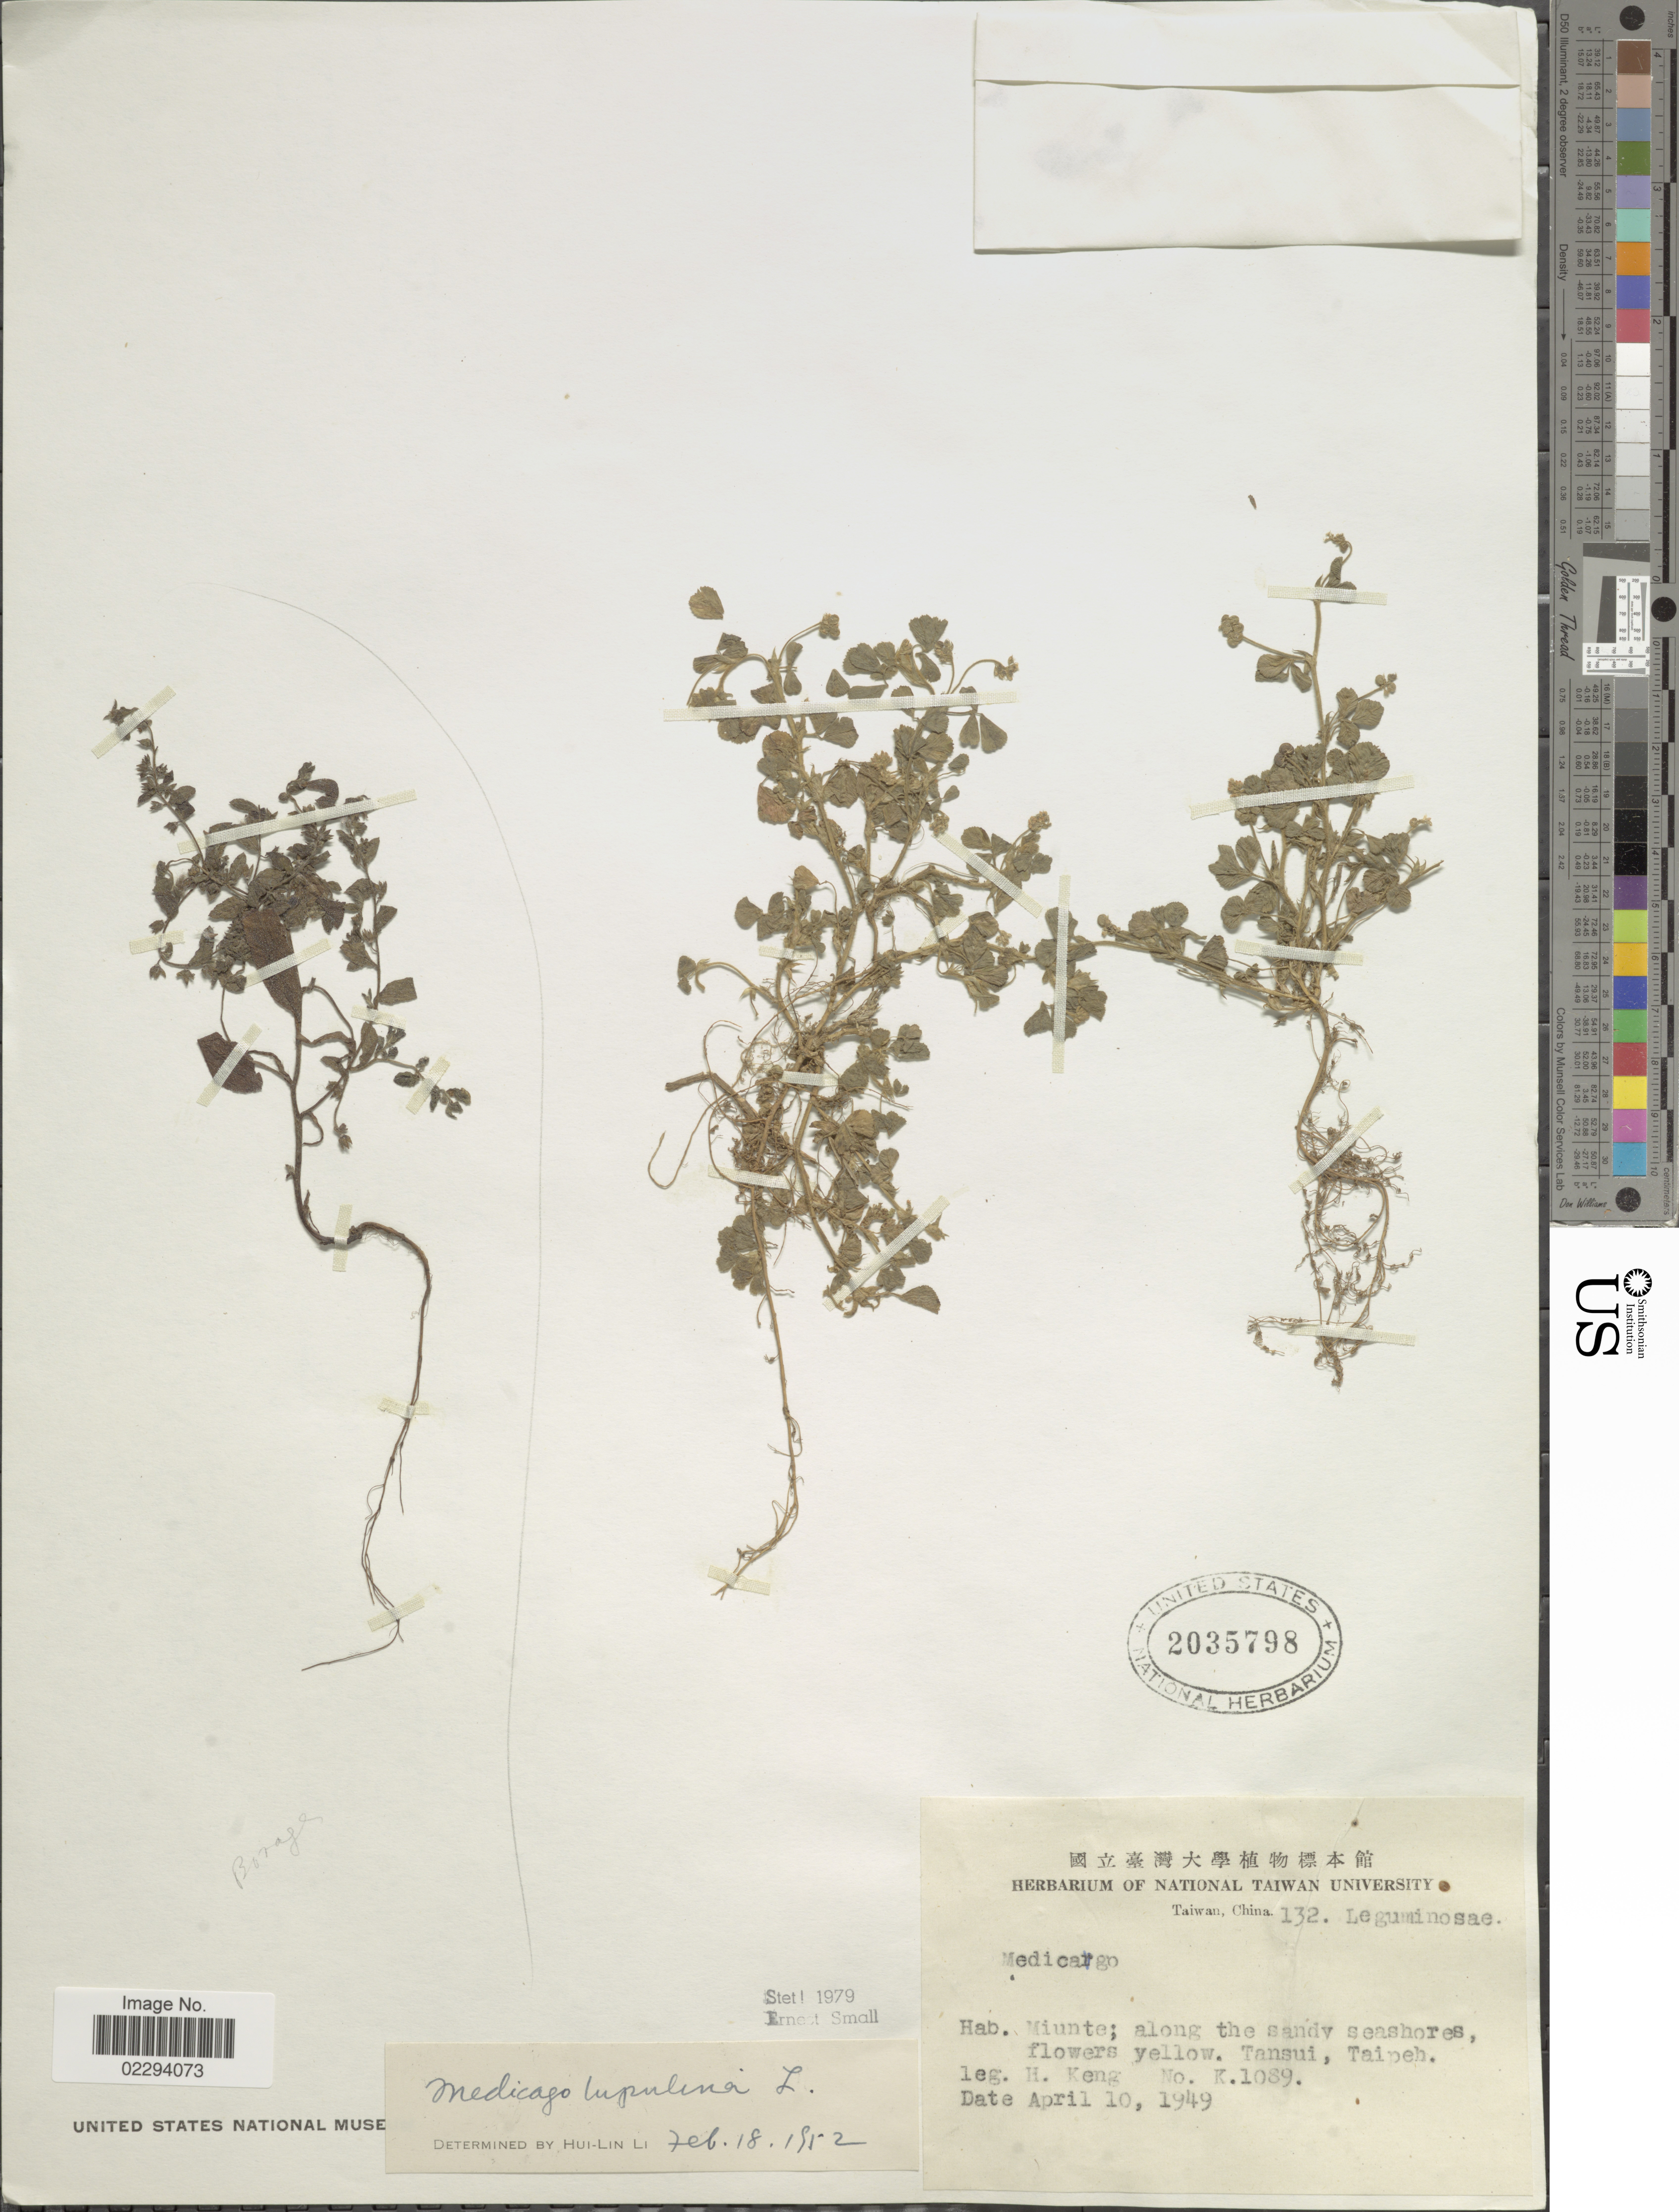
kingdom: Plantae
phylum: Tracheophyta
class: Magnoliopsida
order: Fabales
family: Fabaceae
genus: Medicago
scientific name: Medicago lupulina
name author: L.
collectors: H. Keng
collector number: K1089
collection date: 1949-04-10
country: Taiwan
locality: Miunte; along the sandy seashores. Tansui, Taipeh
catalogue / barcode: US 2035798